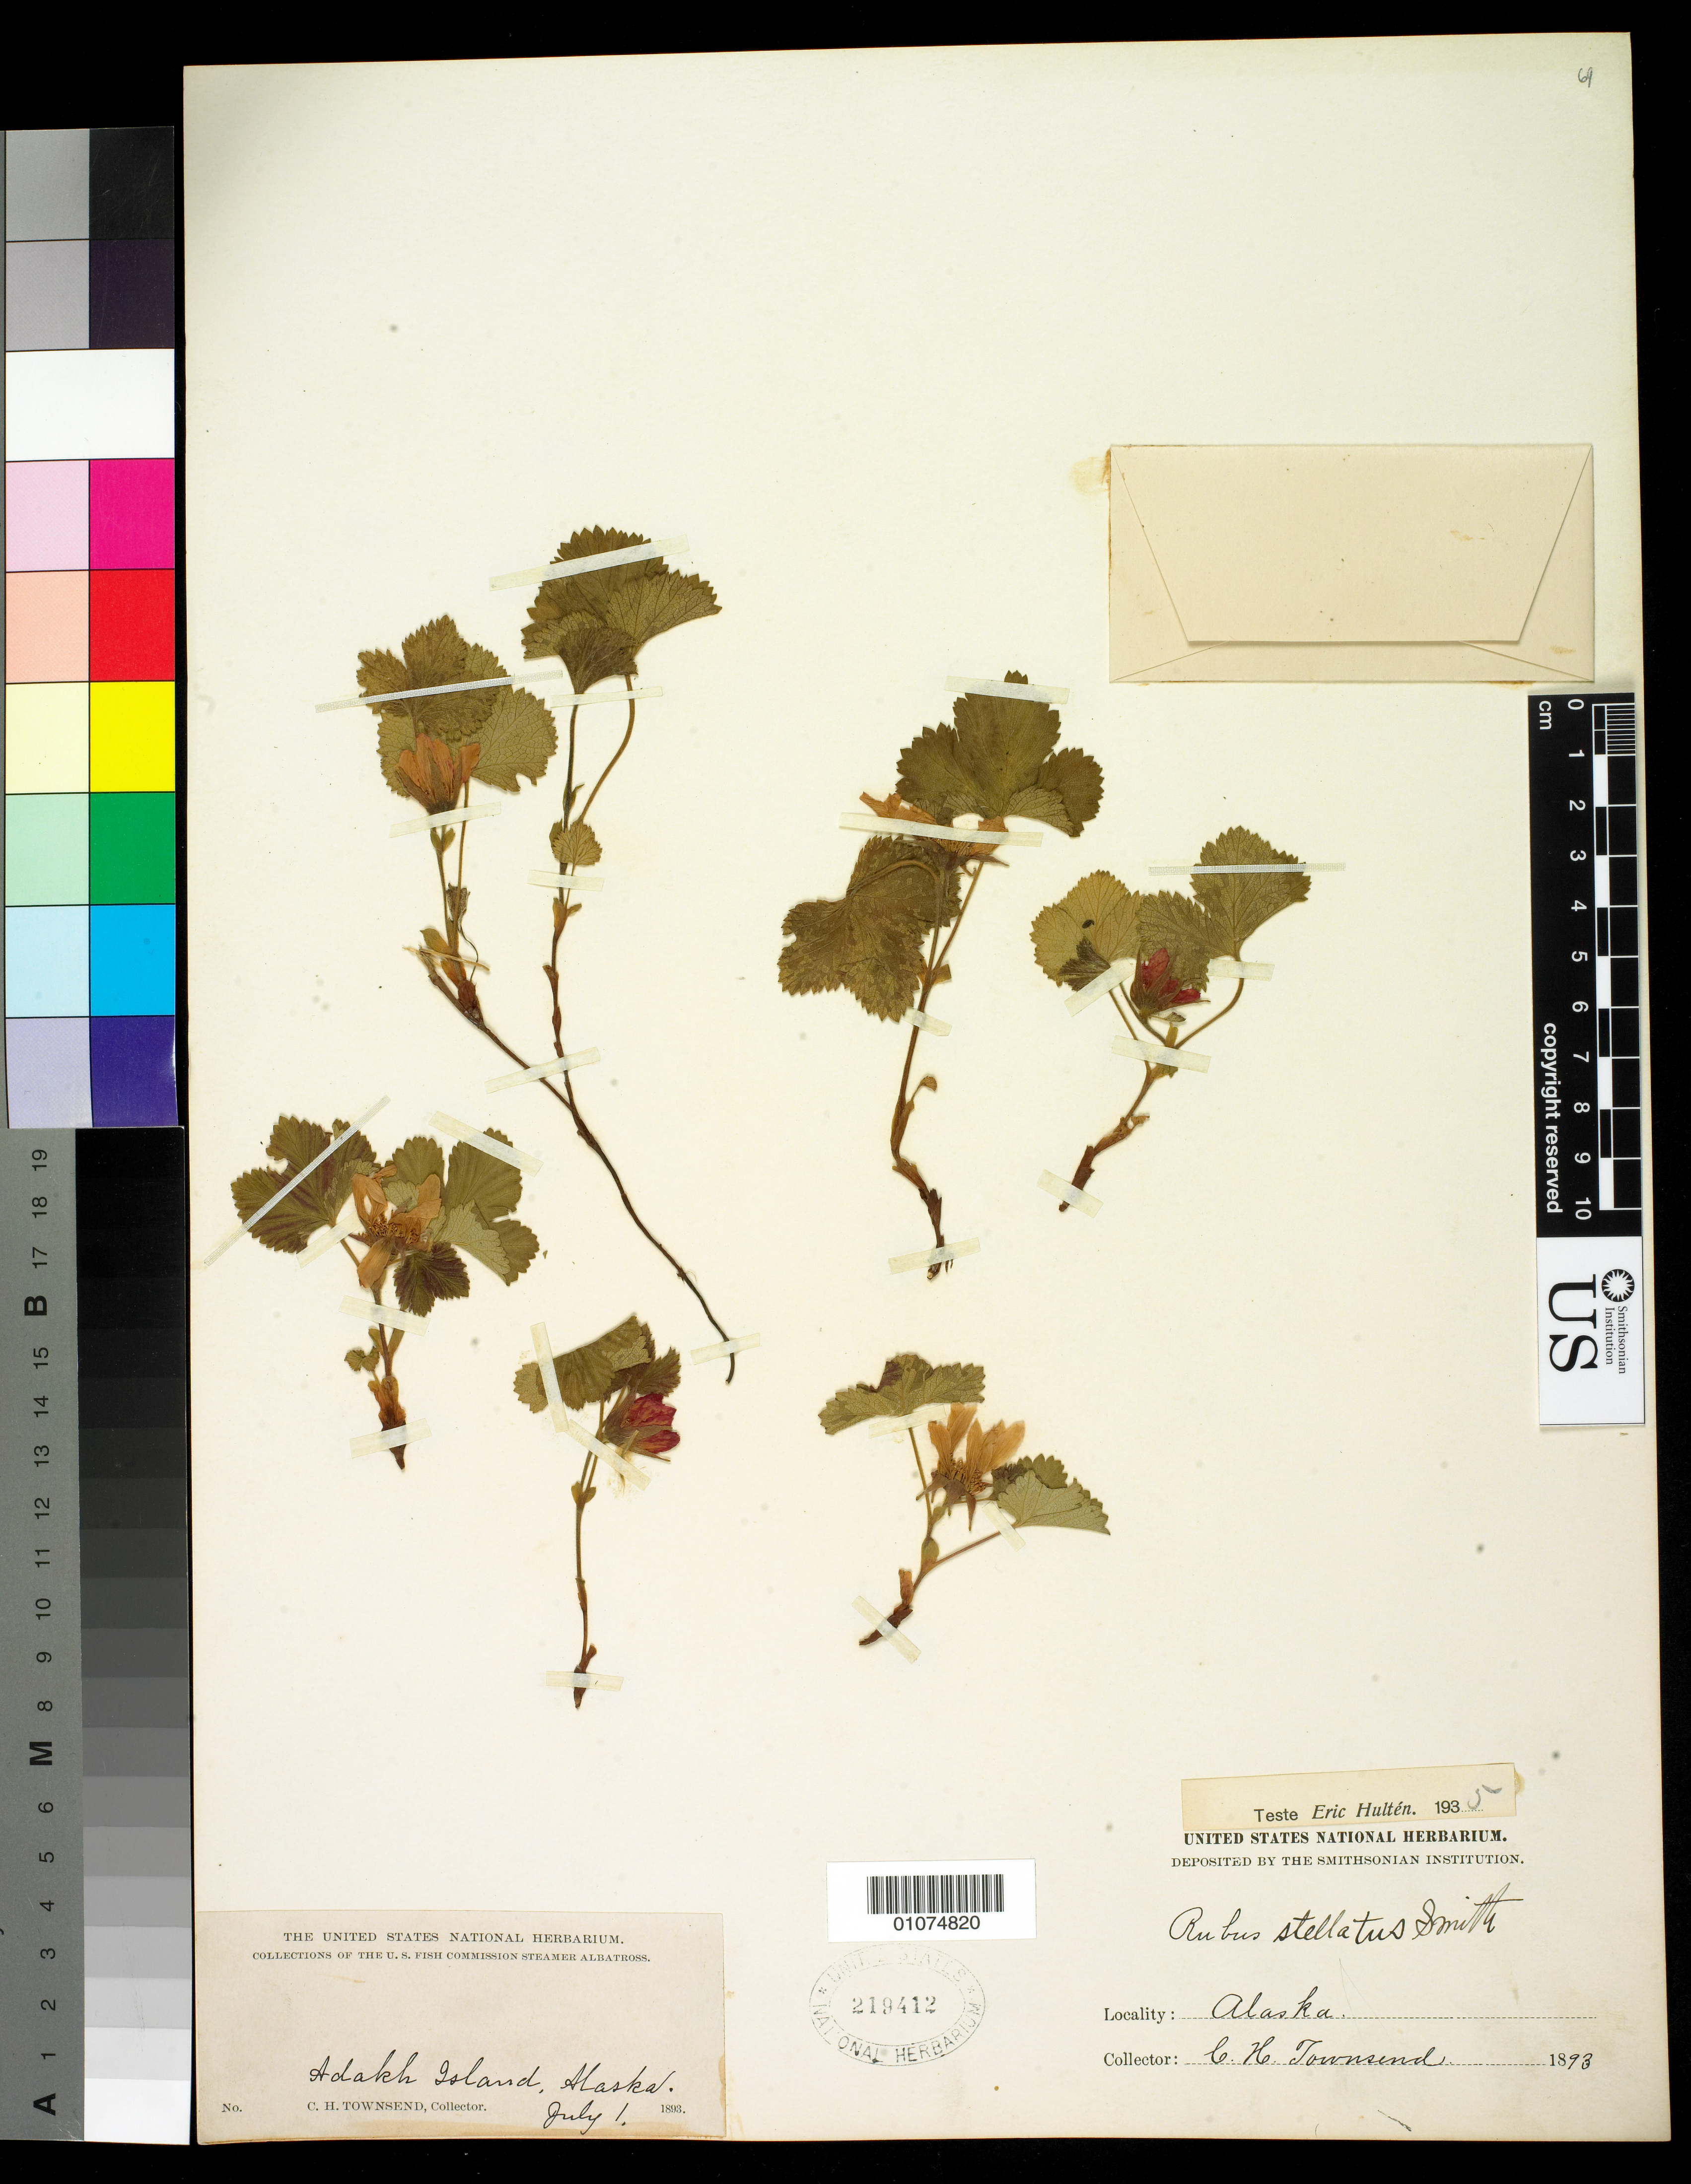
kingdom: Plantae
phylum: Tracheophyta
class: Magnoliopsida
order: Rosales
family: Rosaceae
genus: Rubus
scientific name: Rubus stellatus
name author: Sm.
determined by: Hultén, [O.] Eric G.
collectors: C. H. Townsend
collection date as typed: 01 Jul 1893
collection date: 1893-07-01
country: United States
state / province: Alaska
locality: Adakh Island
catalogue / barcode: US 219412